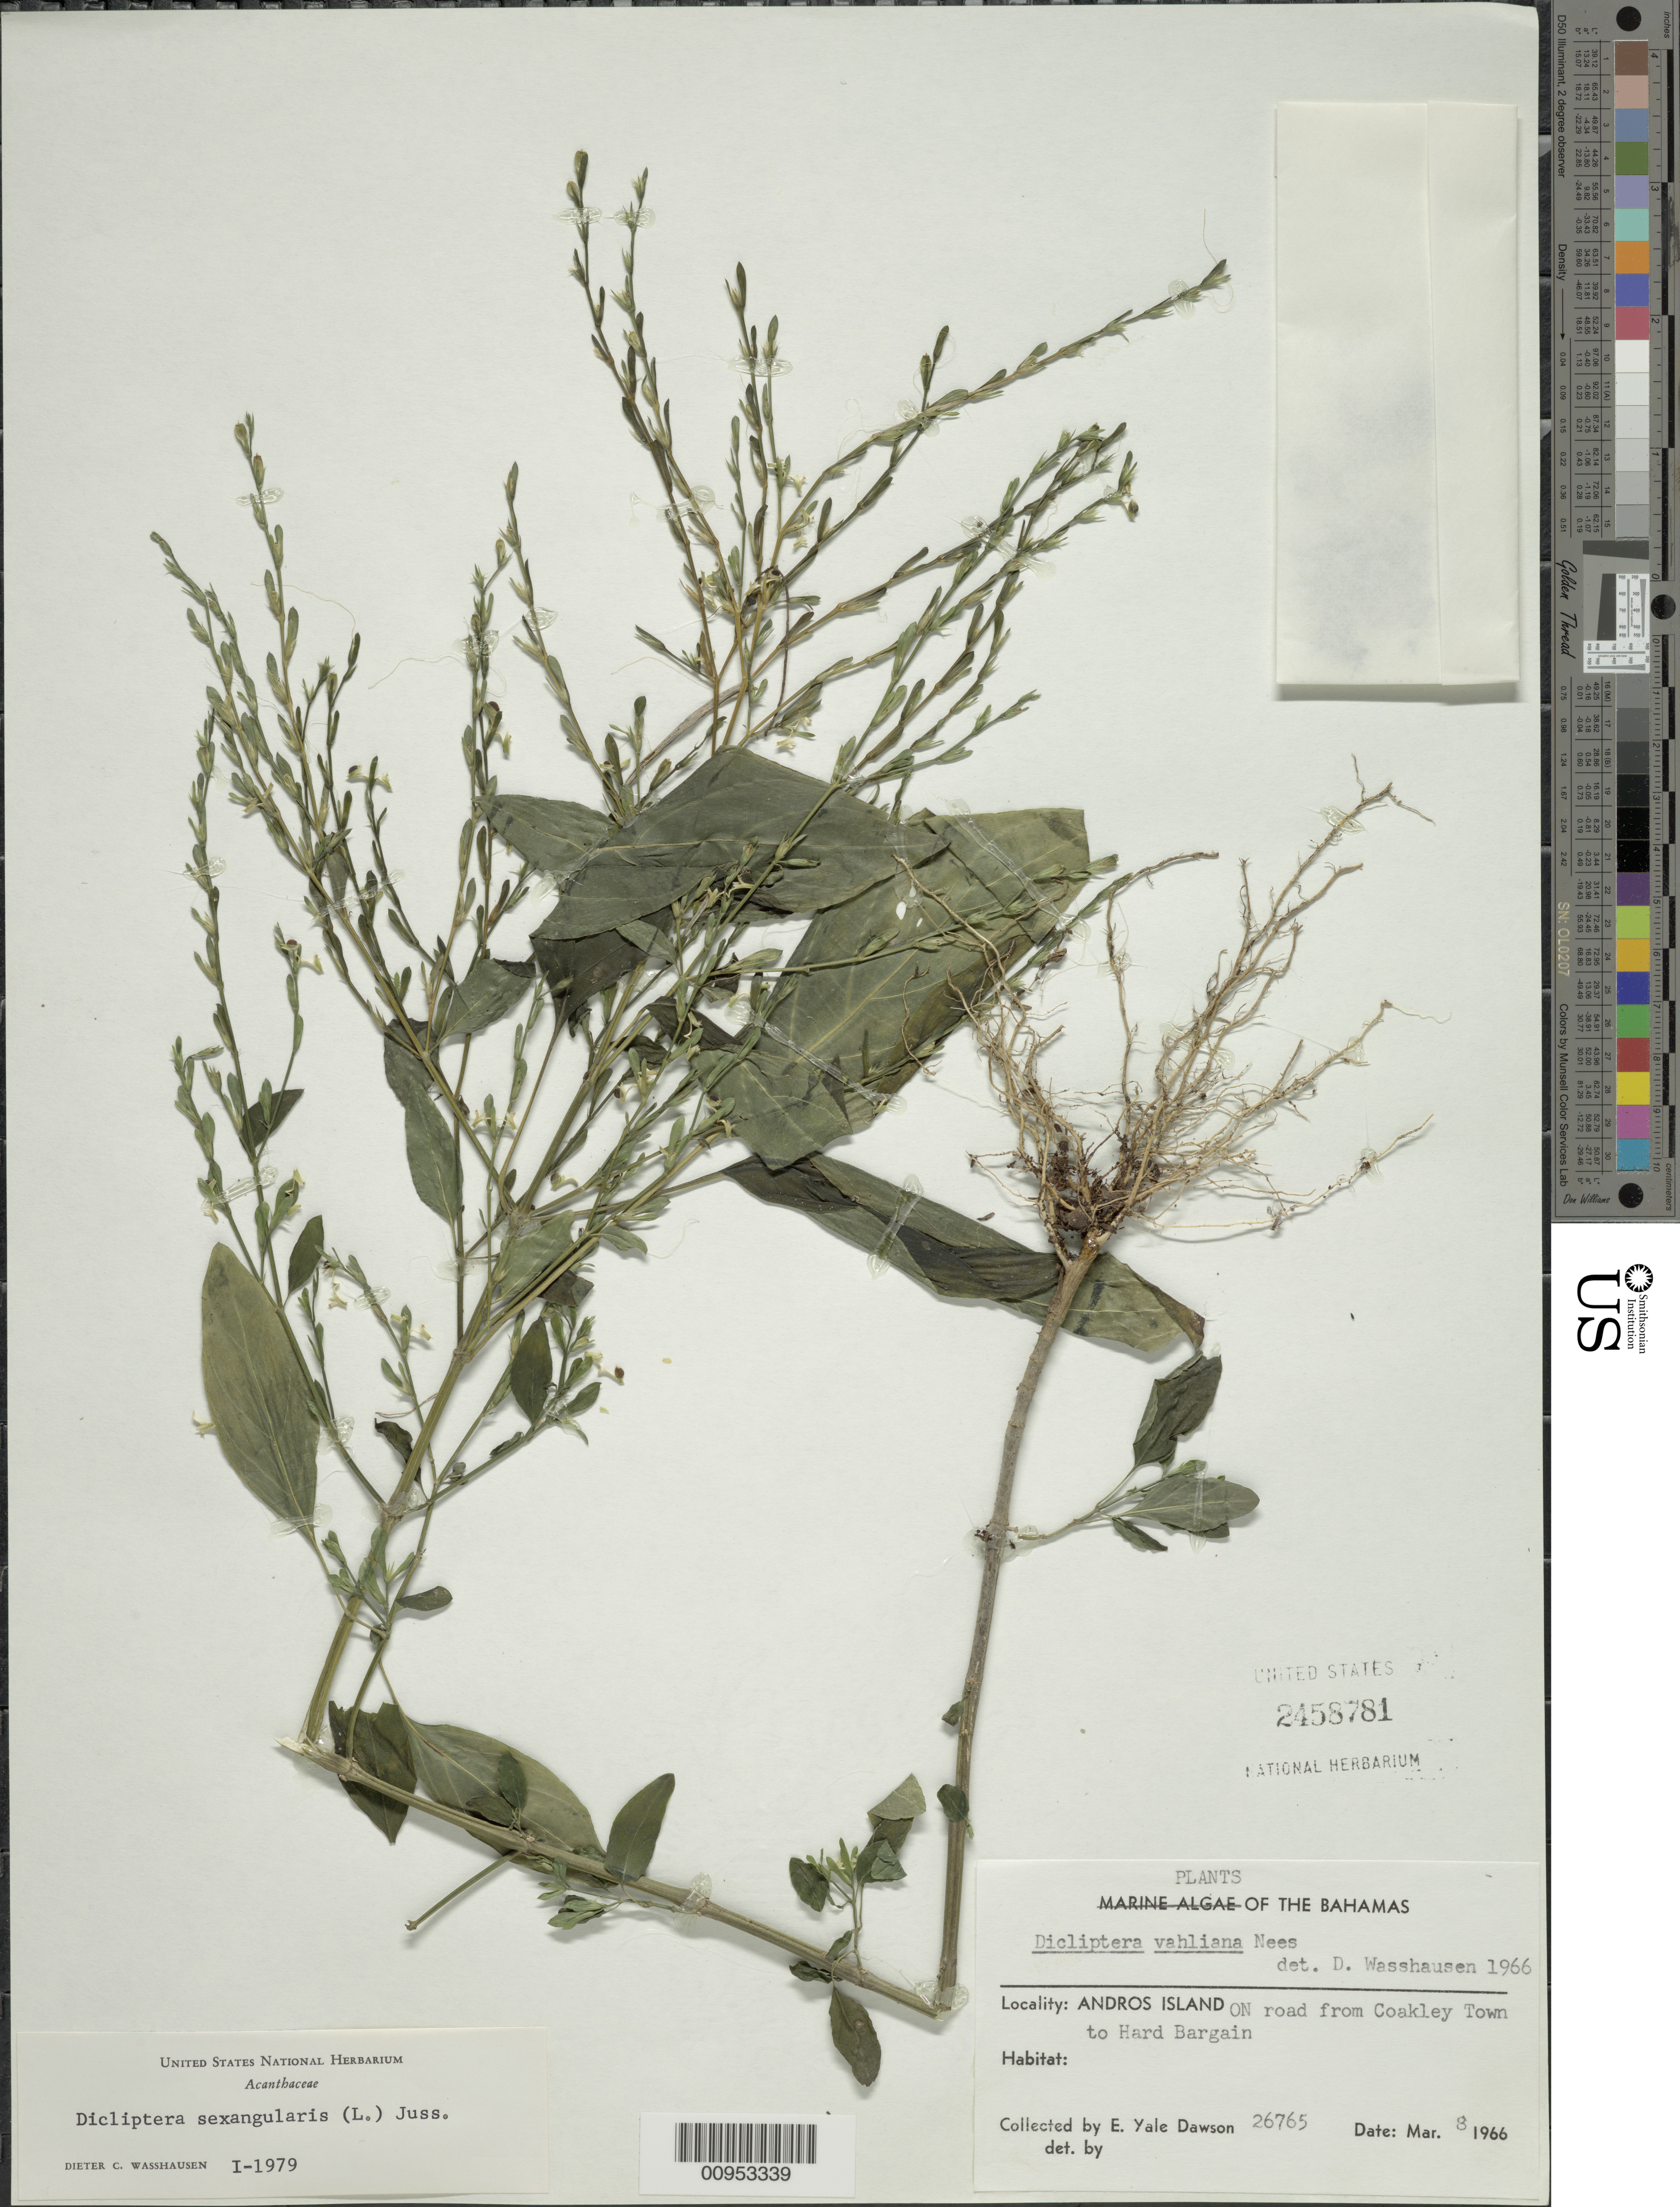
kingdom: Plantae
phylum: Tracheophyta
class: Magnoliopsida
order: Lamiales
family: Acanthaceae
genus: Dicliptera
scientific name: Dicliptera sexangularis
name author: (L.) Juss.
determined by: Wasshausen, Dieter C., (BOT), Smithsonian Institution - National Museum of Natural History (UNITED STATES)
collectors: E. Y. Dawson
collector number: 26765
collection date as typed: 08 Mar 1966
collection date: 1966-03-08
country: Bahamas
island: Andros I.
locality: Road from Coakley Town to Hard Bargain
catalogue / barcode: US 2458781